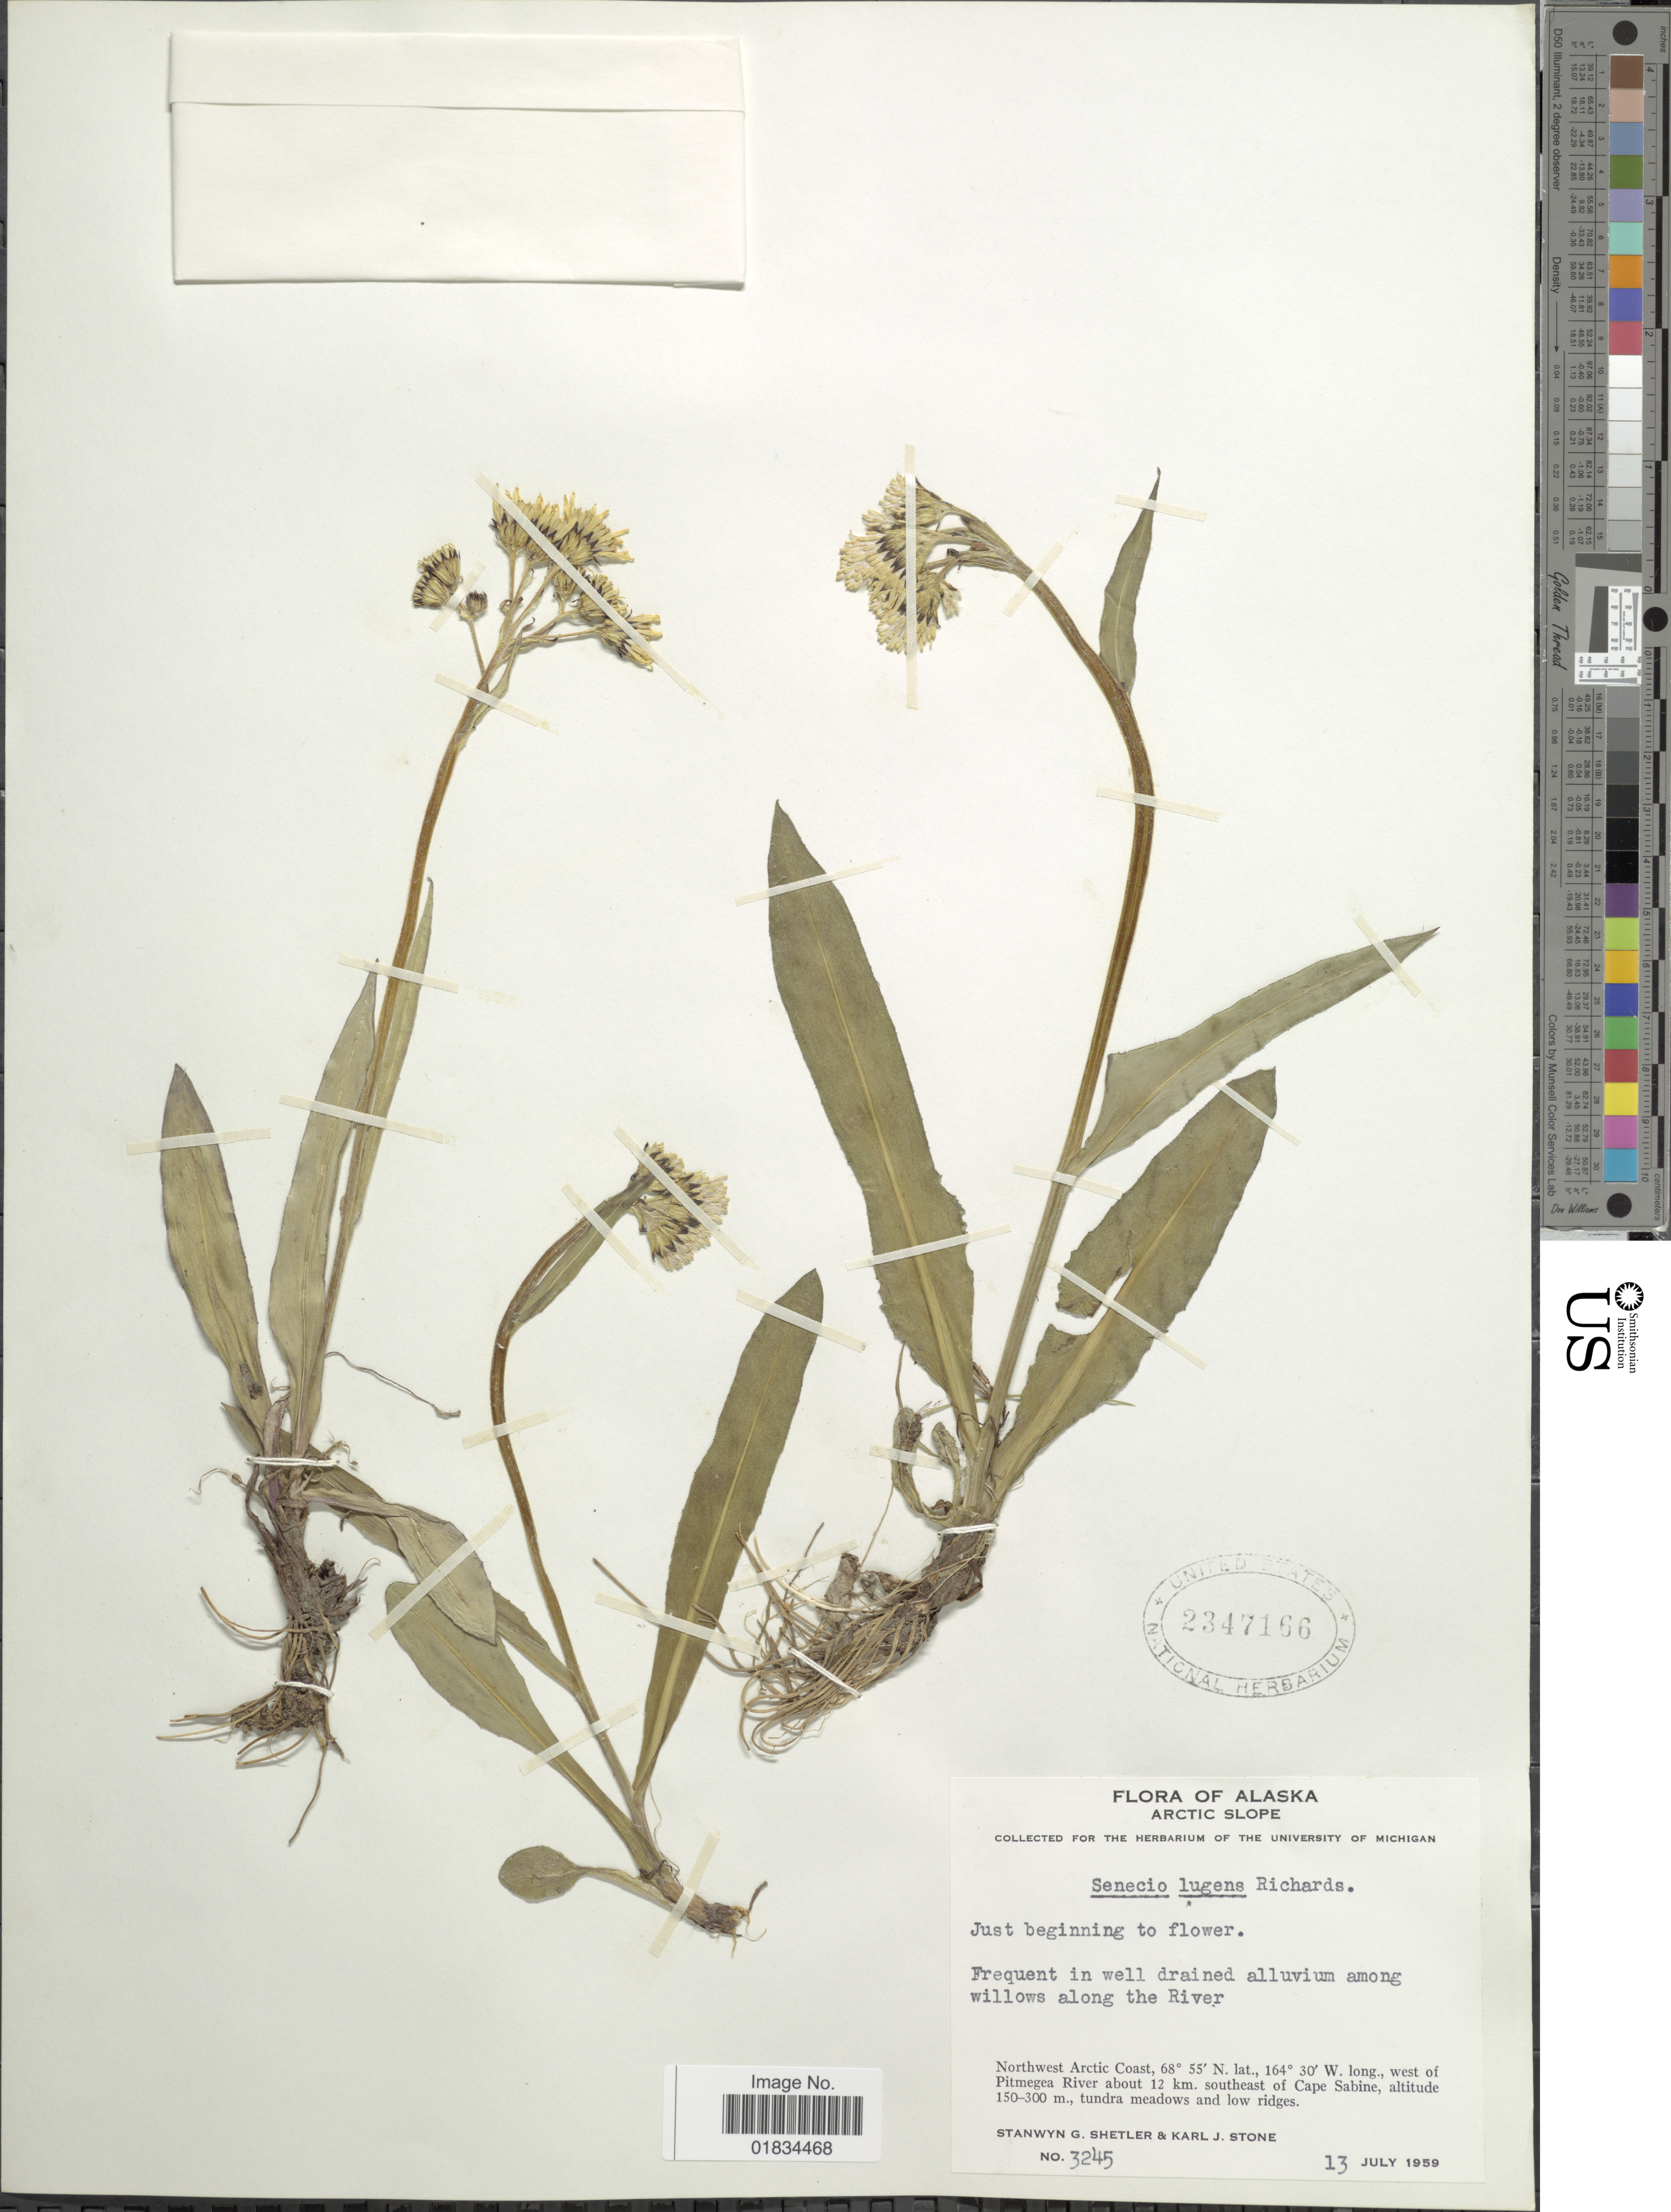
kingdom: Plantae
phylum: Tracheophyta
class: Magnoliopsida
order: Asterales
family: Asteraceae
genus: Senecio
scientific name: Senecio lugens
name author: Richardson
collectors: S. Shetler & K. J. Stone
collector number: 3245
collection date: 1959-07-13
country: United States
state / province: Alaska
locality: Arctic Slope. Northwest Arctic Coast, west of Pitmegea River about 12 km southeast of Cape Sabine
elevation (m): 150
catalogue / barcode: US 2347166